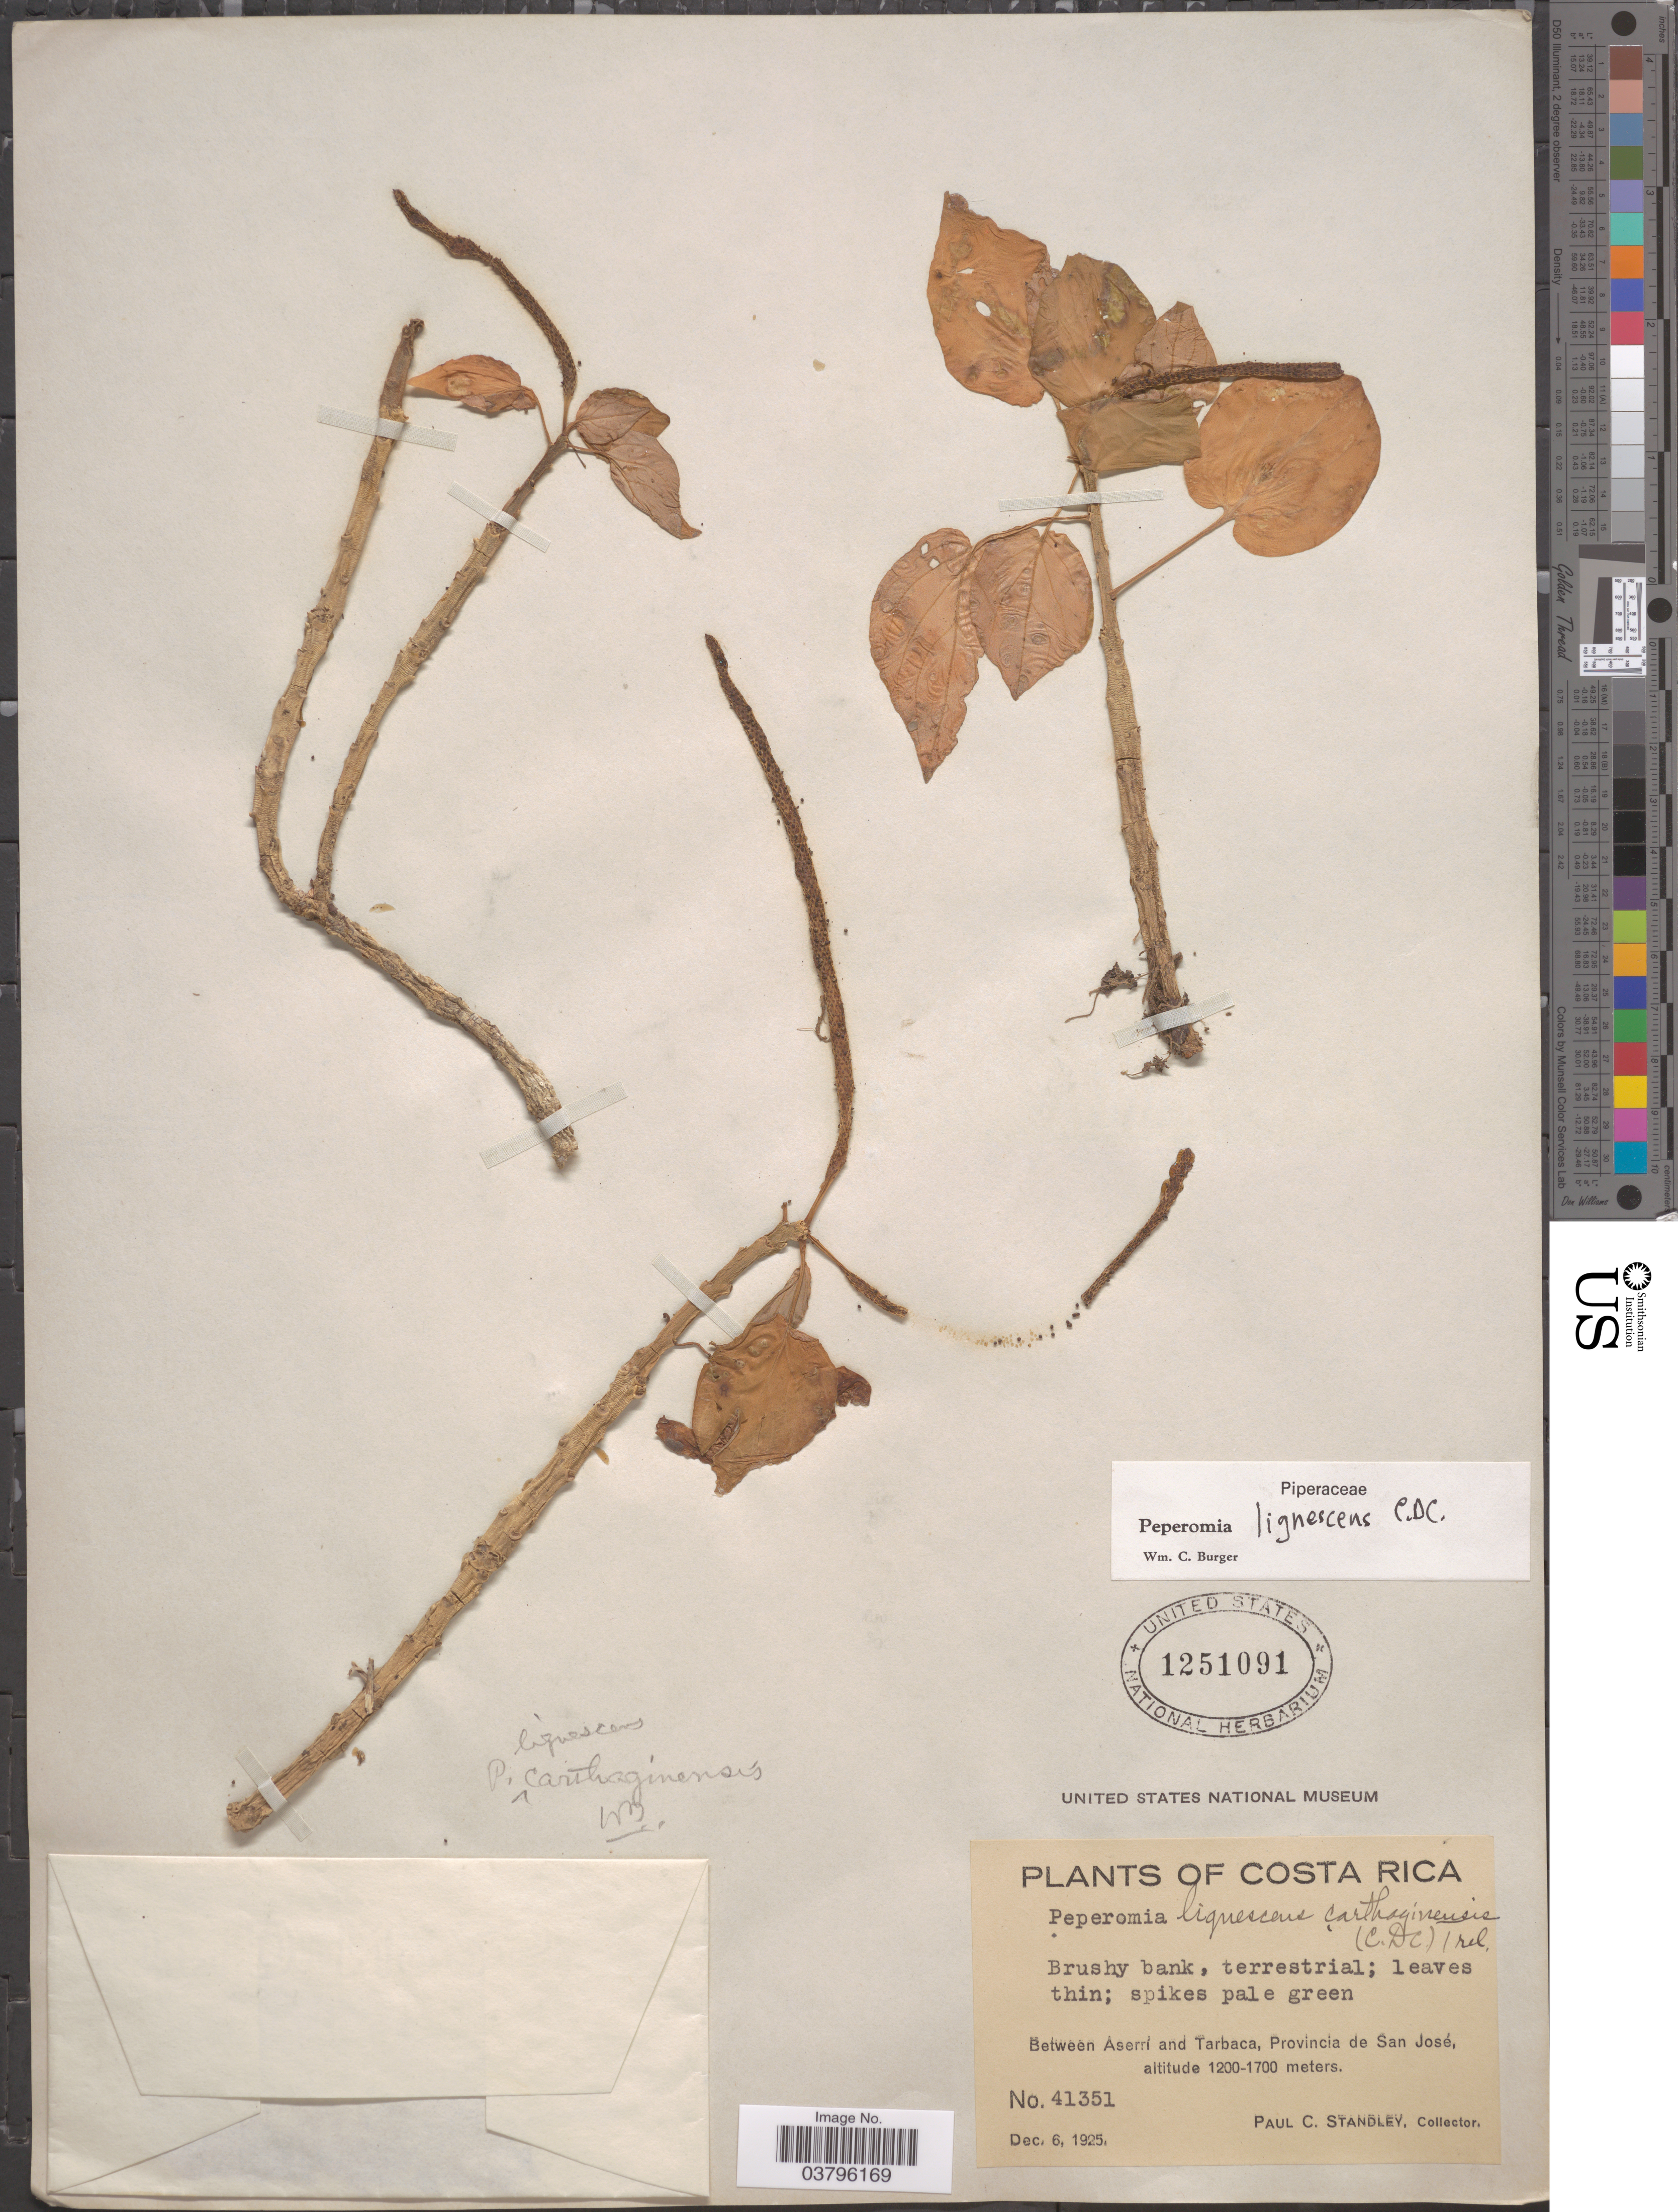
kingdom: Plantae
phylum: Tracheophyta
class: Magnoliopsida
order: Piperales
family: Piperaceae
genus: Peperomia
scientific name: Peperomia lignescens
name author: C. DC.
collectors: P. C. Standley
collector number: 41351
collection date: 1925-12-06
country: Costa Rica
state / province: San José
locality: Between Aserrí and Tarbaca.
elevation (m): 1200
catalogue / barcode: US 1251091